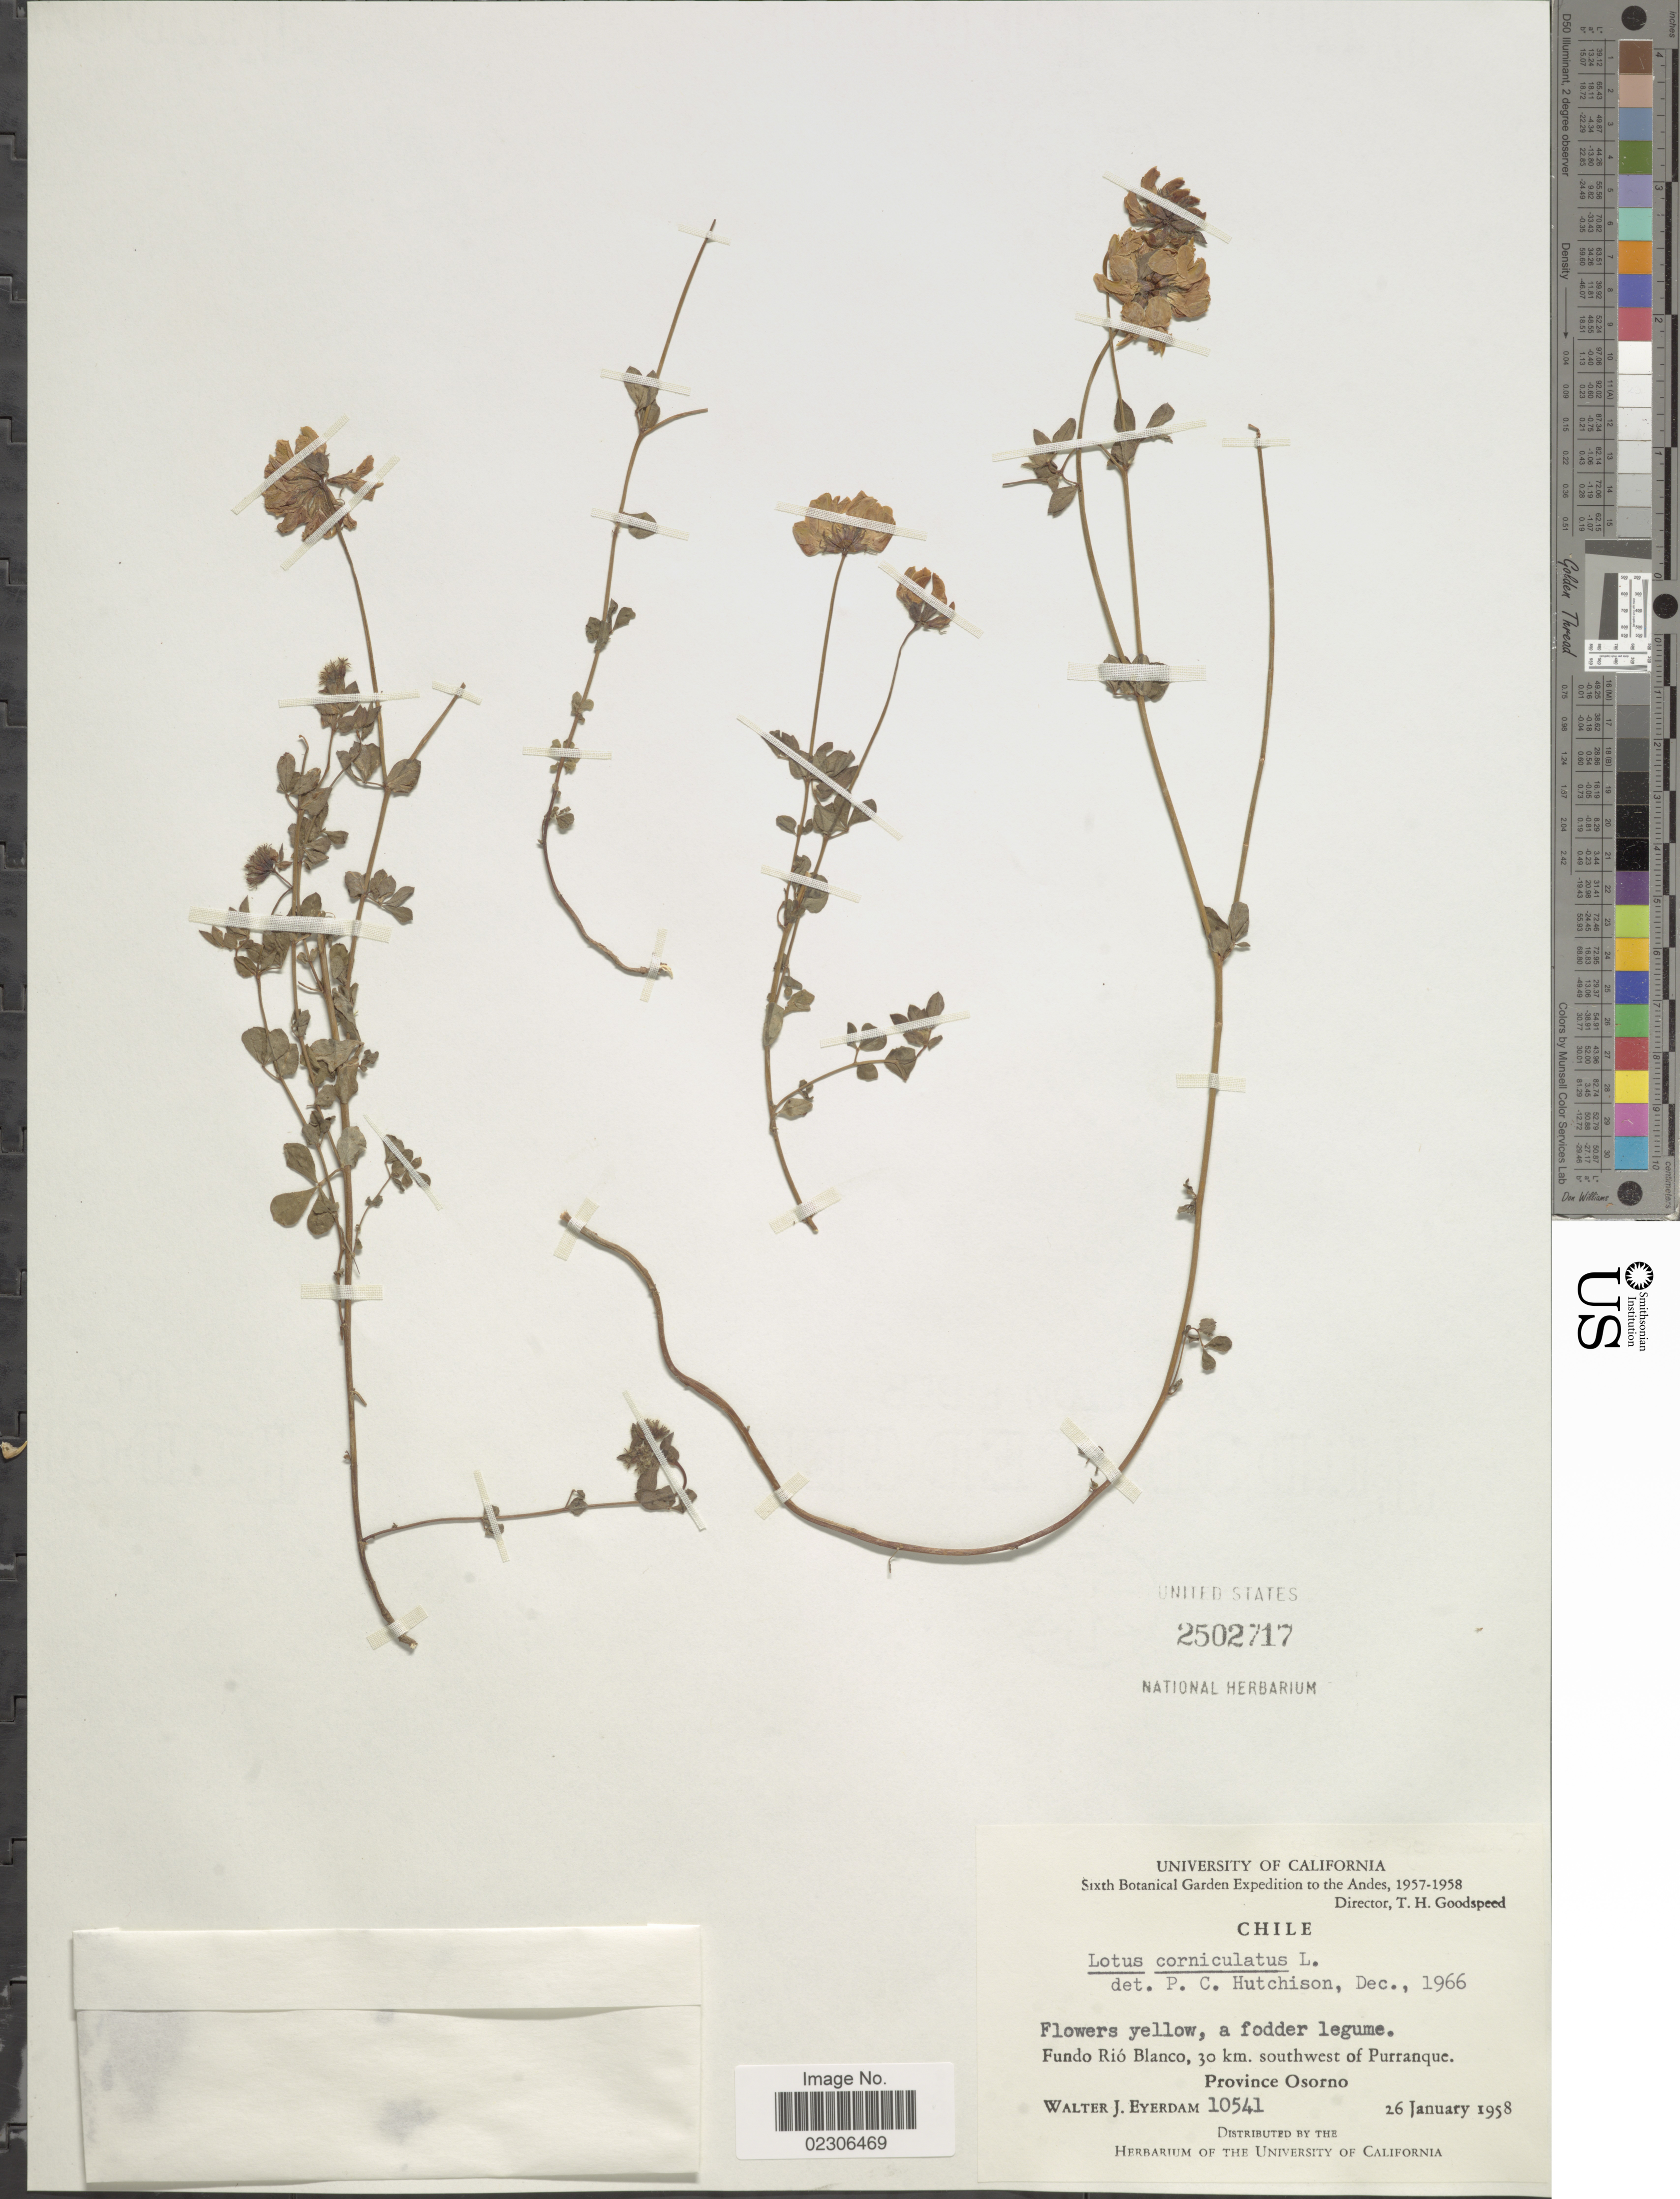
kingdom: Plantae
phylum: Tracheophyta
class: Magnoliopsida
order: Fabales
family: Fabaceae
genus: Lotus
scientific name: Lotus corniculatus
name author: L.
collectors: W. J. Eyerdam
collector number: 10542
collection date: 1958-01-26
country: Chile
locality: Fundo Rio Blanco, 30 km. southwest of Purranque, Province Osorno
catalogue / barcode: US 2502717